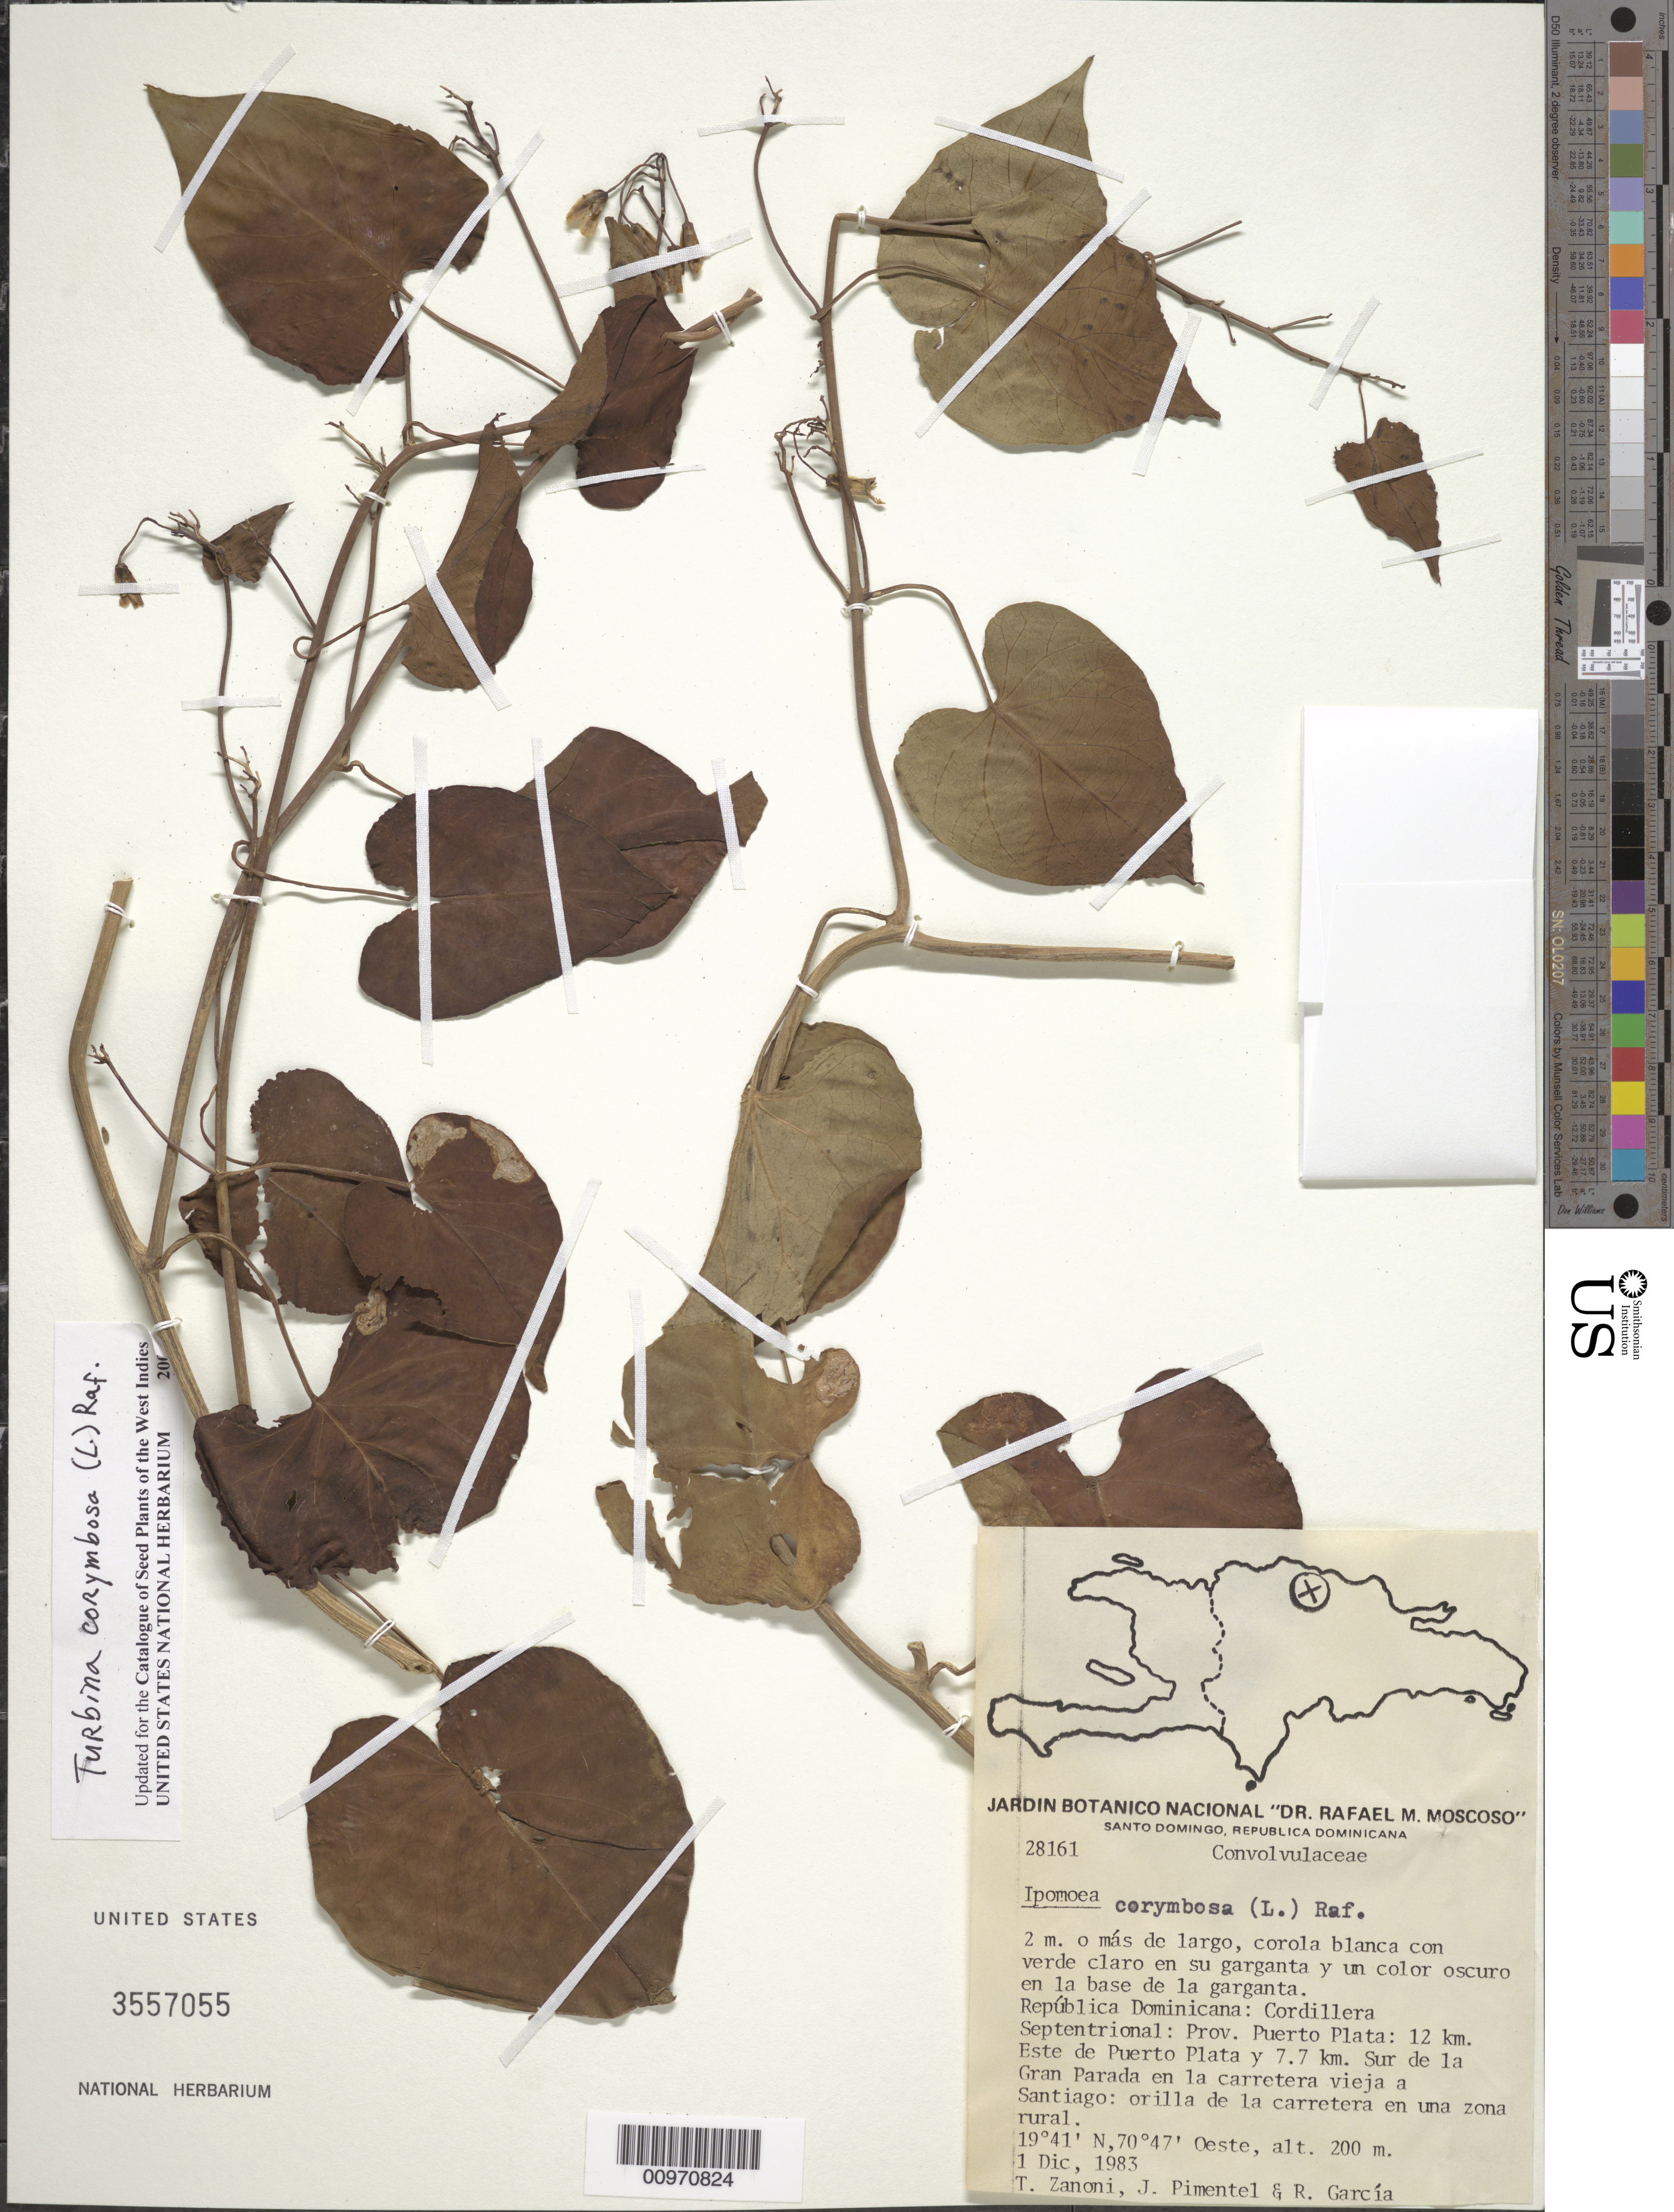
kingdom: Plantae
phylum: Tracheophyta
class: Magnoliopsida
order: Solanales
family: Convolvulaceae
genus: Turbina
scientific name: Turbina corymbosa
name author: (L.) Raf.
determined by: Acevedo-Rodríguez, P., (BOT), Smithsonian Institution - National Museum of Natural History (UNITED STATES)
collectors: T. A. Zanoni, J. Pimentel & R. G. García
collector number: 28161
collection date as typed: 01 Dec 1983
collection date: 1983-12-01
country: Dominican Republic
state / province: Puerto Plata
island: Hispaniola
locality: Cordillera Septentrional, 12 km este de Puerto Plata y 7.7 km sur de la Gran Parada en la carretera vieja a Santiago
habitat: Orilla de la carretera en una zona rural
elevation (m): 200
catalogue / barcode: US 3557055